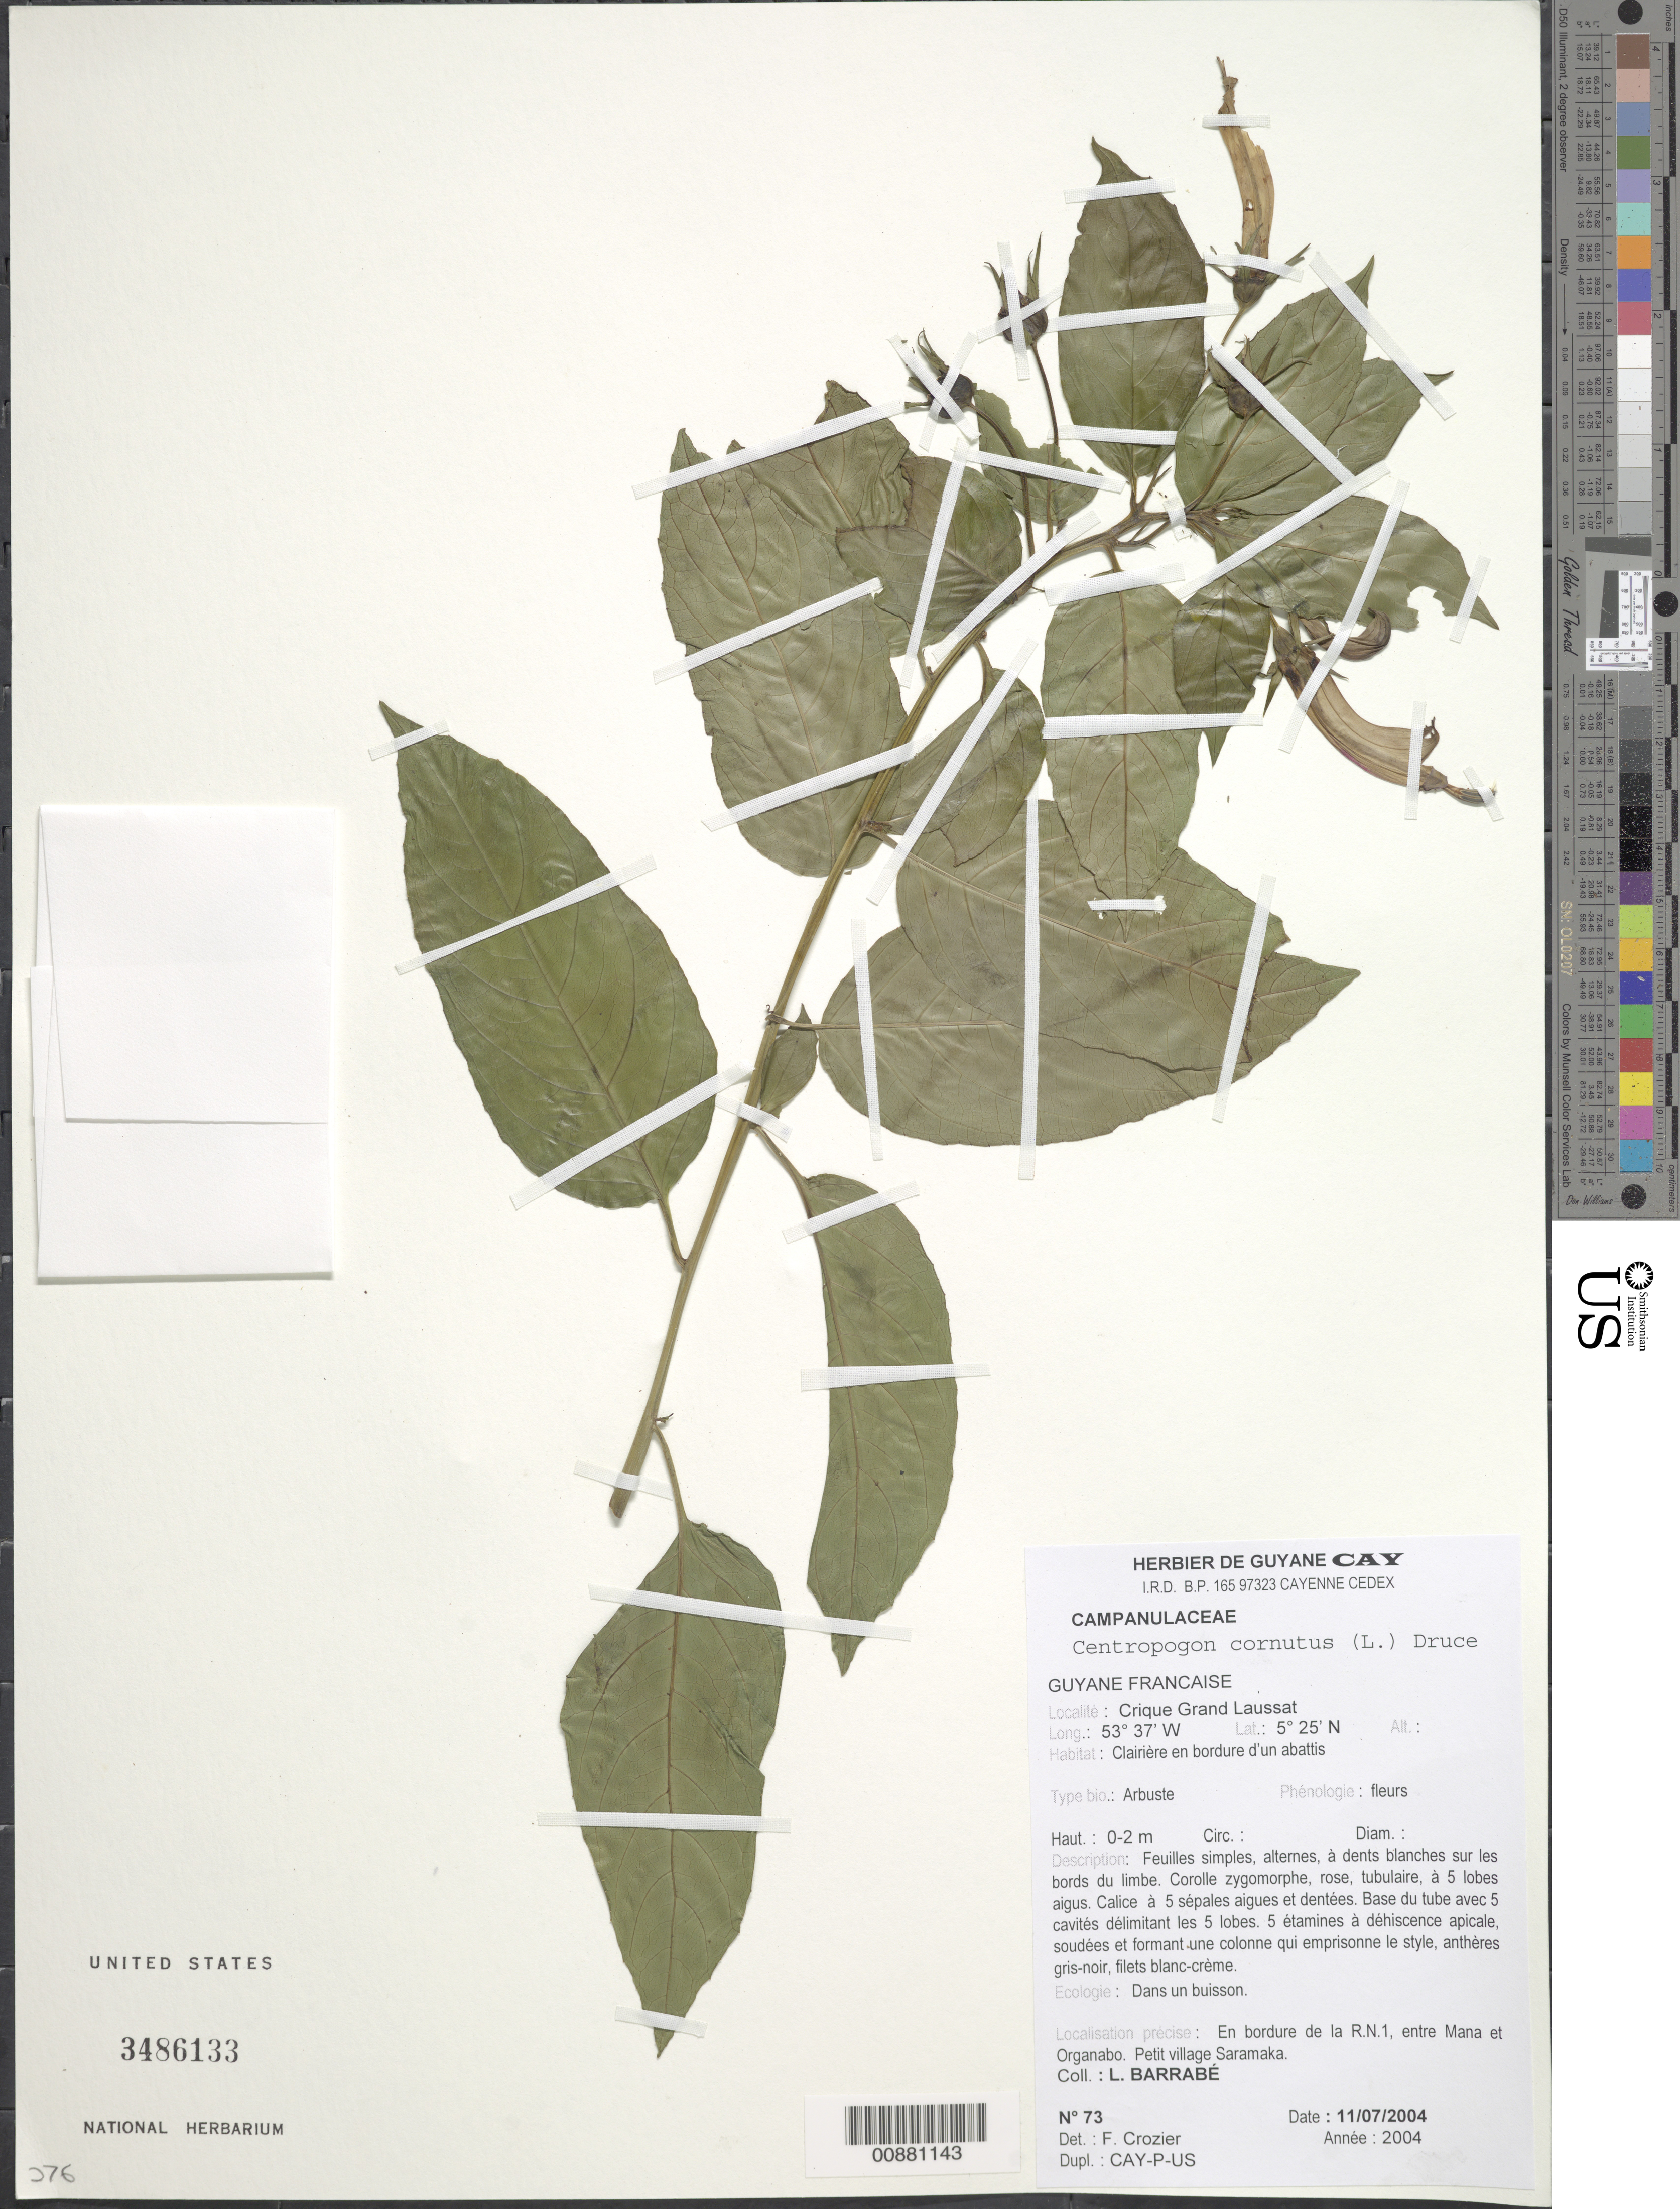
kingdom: Plantae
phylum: Tracheophyta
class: Magnoliopsida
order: Asterales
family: Campanulaceae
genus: Centropogon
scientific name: Centropogon cornutus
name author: (L.) Druce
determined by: Crozier, F.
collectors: L. Barrabé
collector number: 73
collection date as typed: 11-Jul-04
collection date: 2004-07-11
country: French Guiana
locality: Crique Grand Laussat; en bordure de la R.N.1, entre Mana et Organabo. Petit village Saramaka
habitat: Clairière en bordure d'un abattis; arbuste; dans un buisson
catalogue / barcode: US 3486133